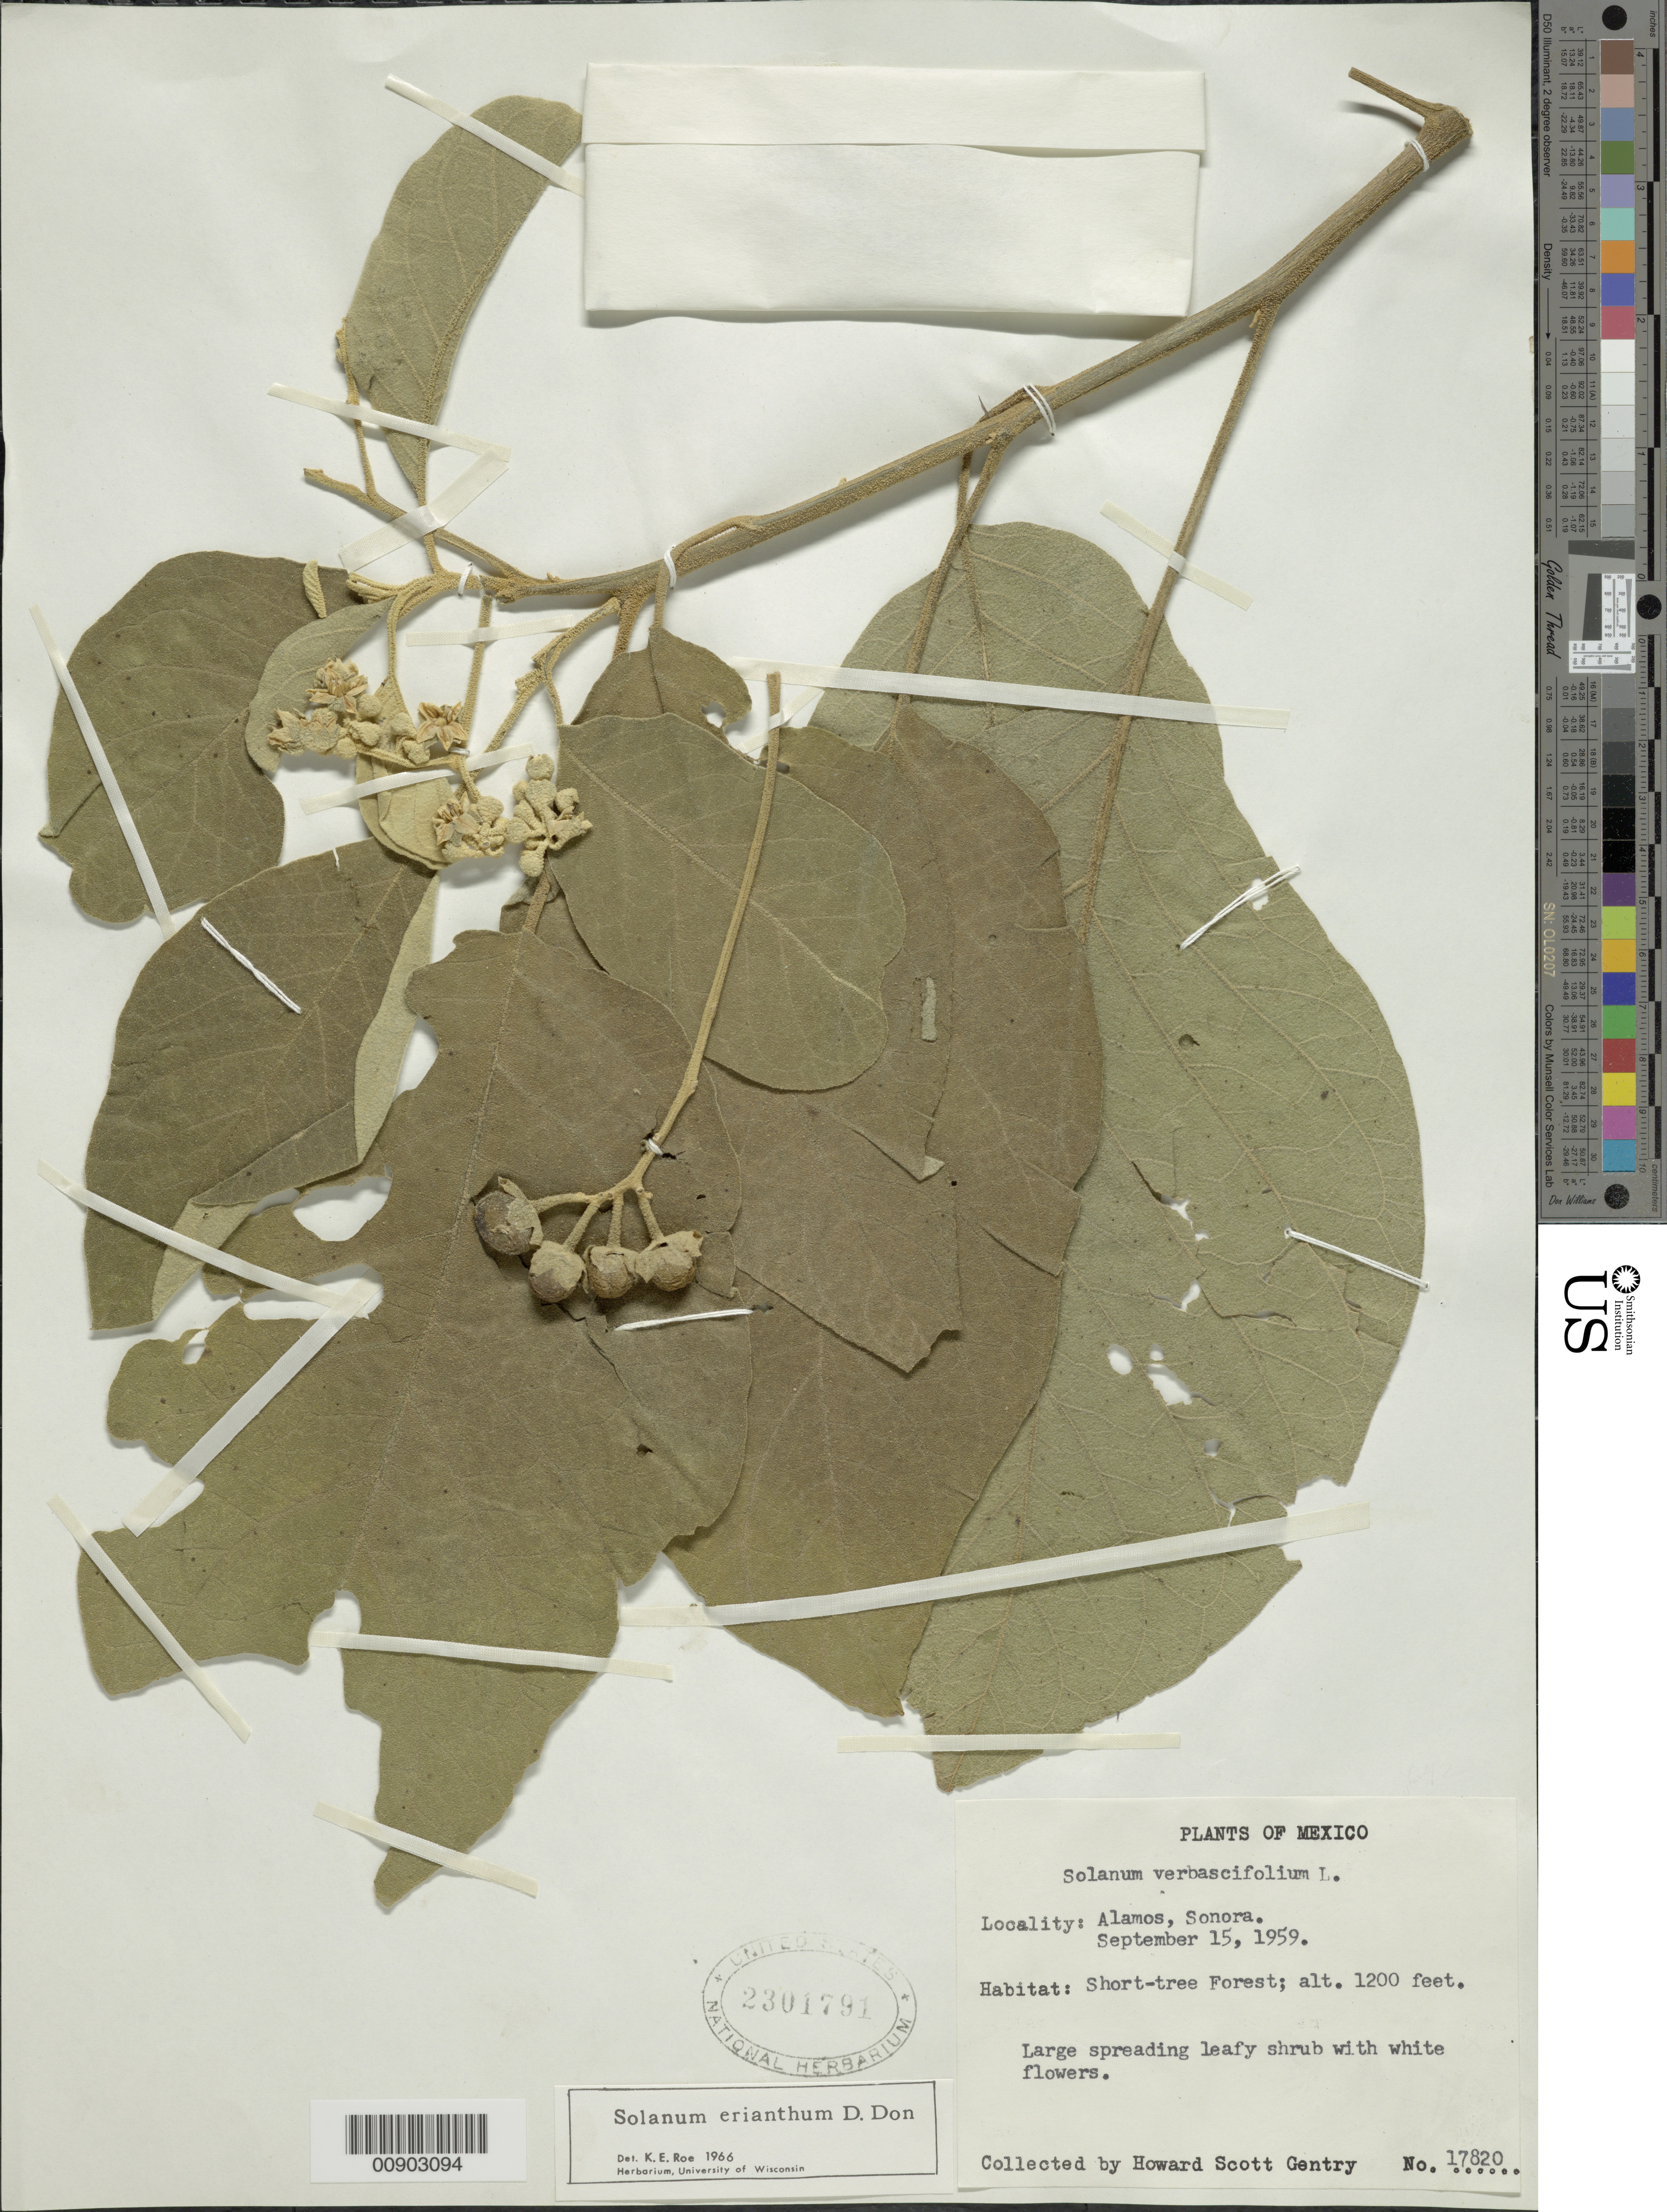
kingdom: Plantae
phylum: Tracheophyta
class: Magnoliopsida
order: Solanales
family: Solanaceae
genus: Solanum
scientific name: Solanum erianthum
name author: D. Don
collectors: H. S. Gentry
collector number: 17820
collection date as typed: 15 Sep 1959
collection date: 1959-09-15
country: Mexico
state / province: Sonora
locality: Alamos, Sonora.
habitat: Short-tree Forest.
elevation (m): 366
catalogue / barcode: US 2301791